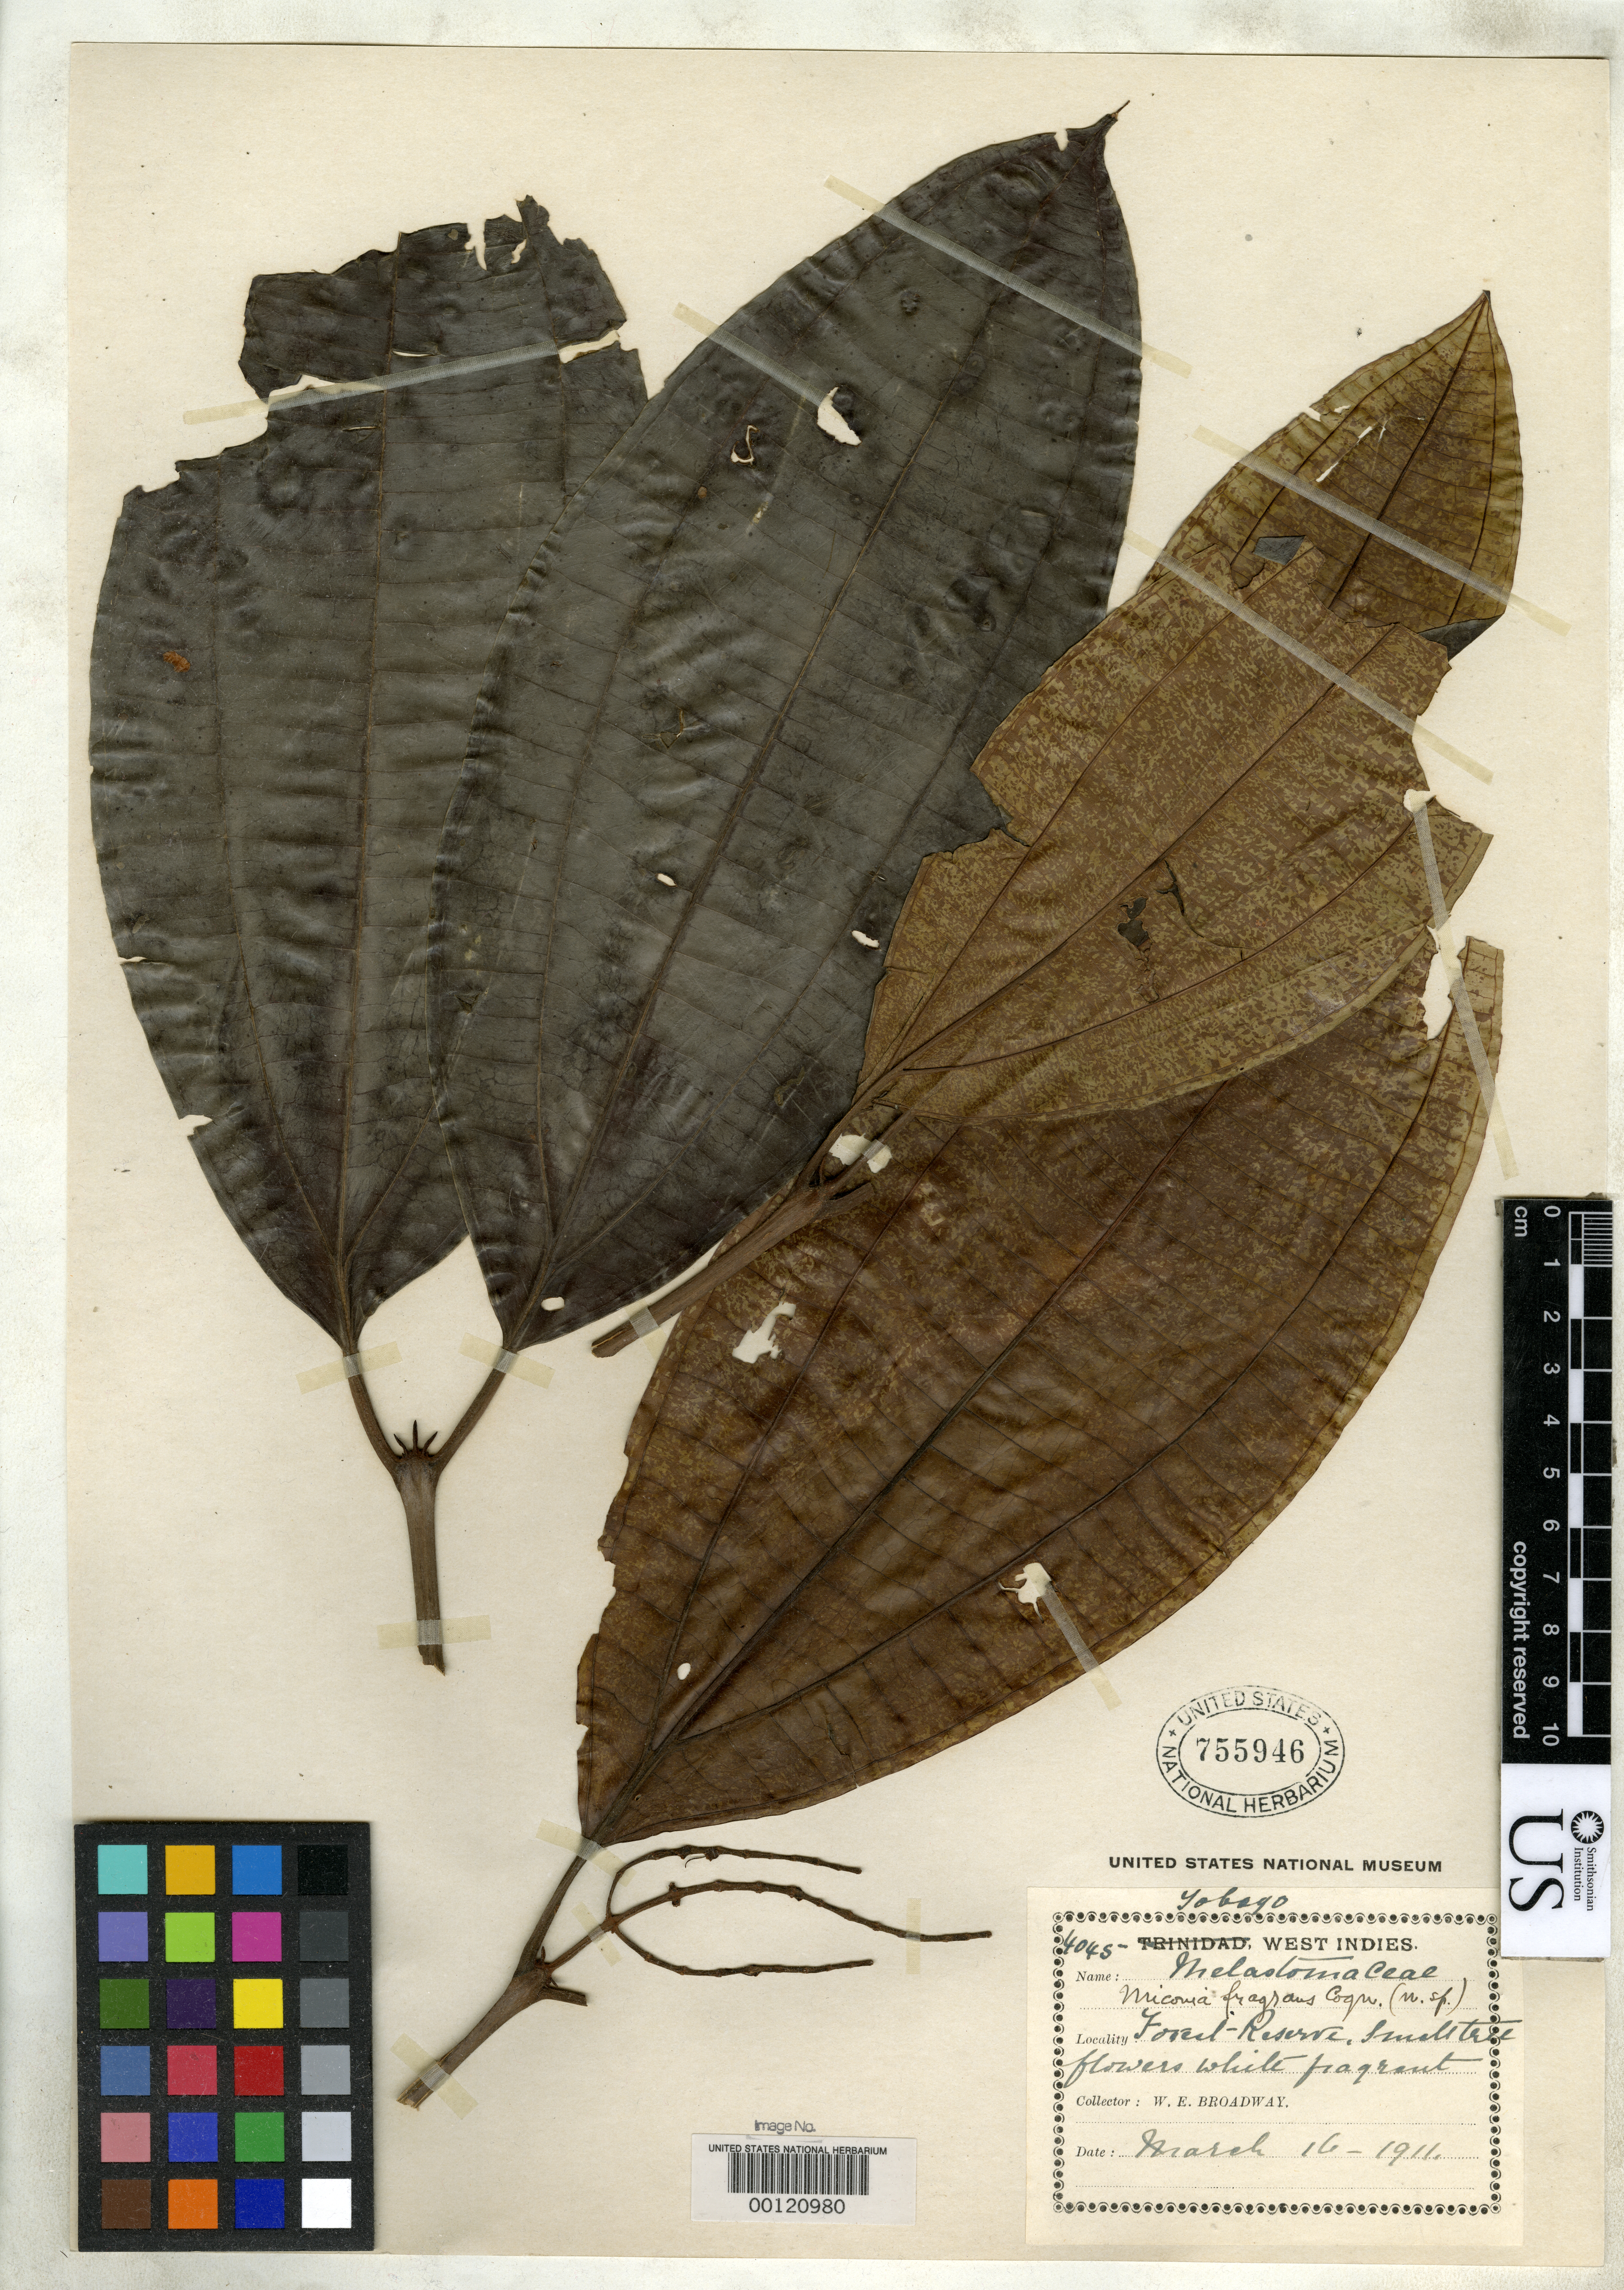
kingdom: Plantae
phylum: Tracheophyta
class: Magnoliopsida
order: Myrtales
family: Melastomataceae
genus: Miconia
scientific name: Miconia fragrans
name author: Cogn. in Urb.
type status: Isotype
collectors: W. E. Broadway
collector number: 4045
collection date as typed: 16 Mar 1911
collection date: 1911-03-16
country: Trinidad and Tobago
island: Tobago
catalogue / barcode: US 755946